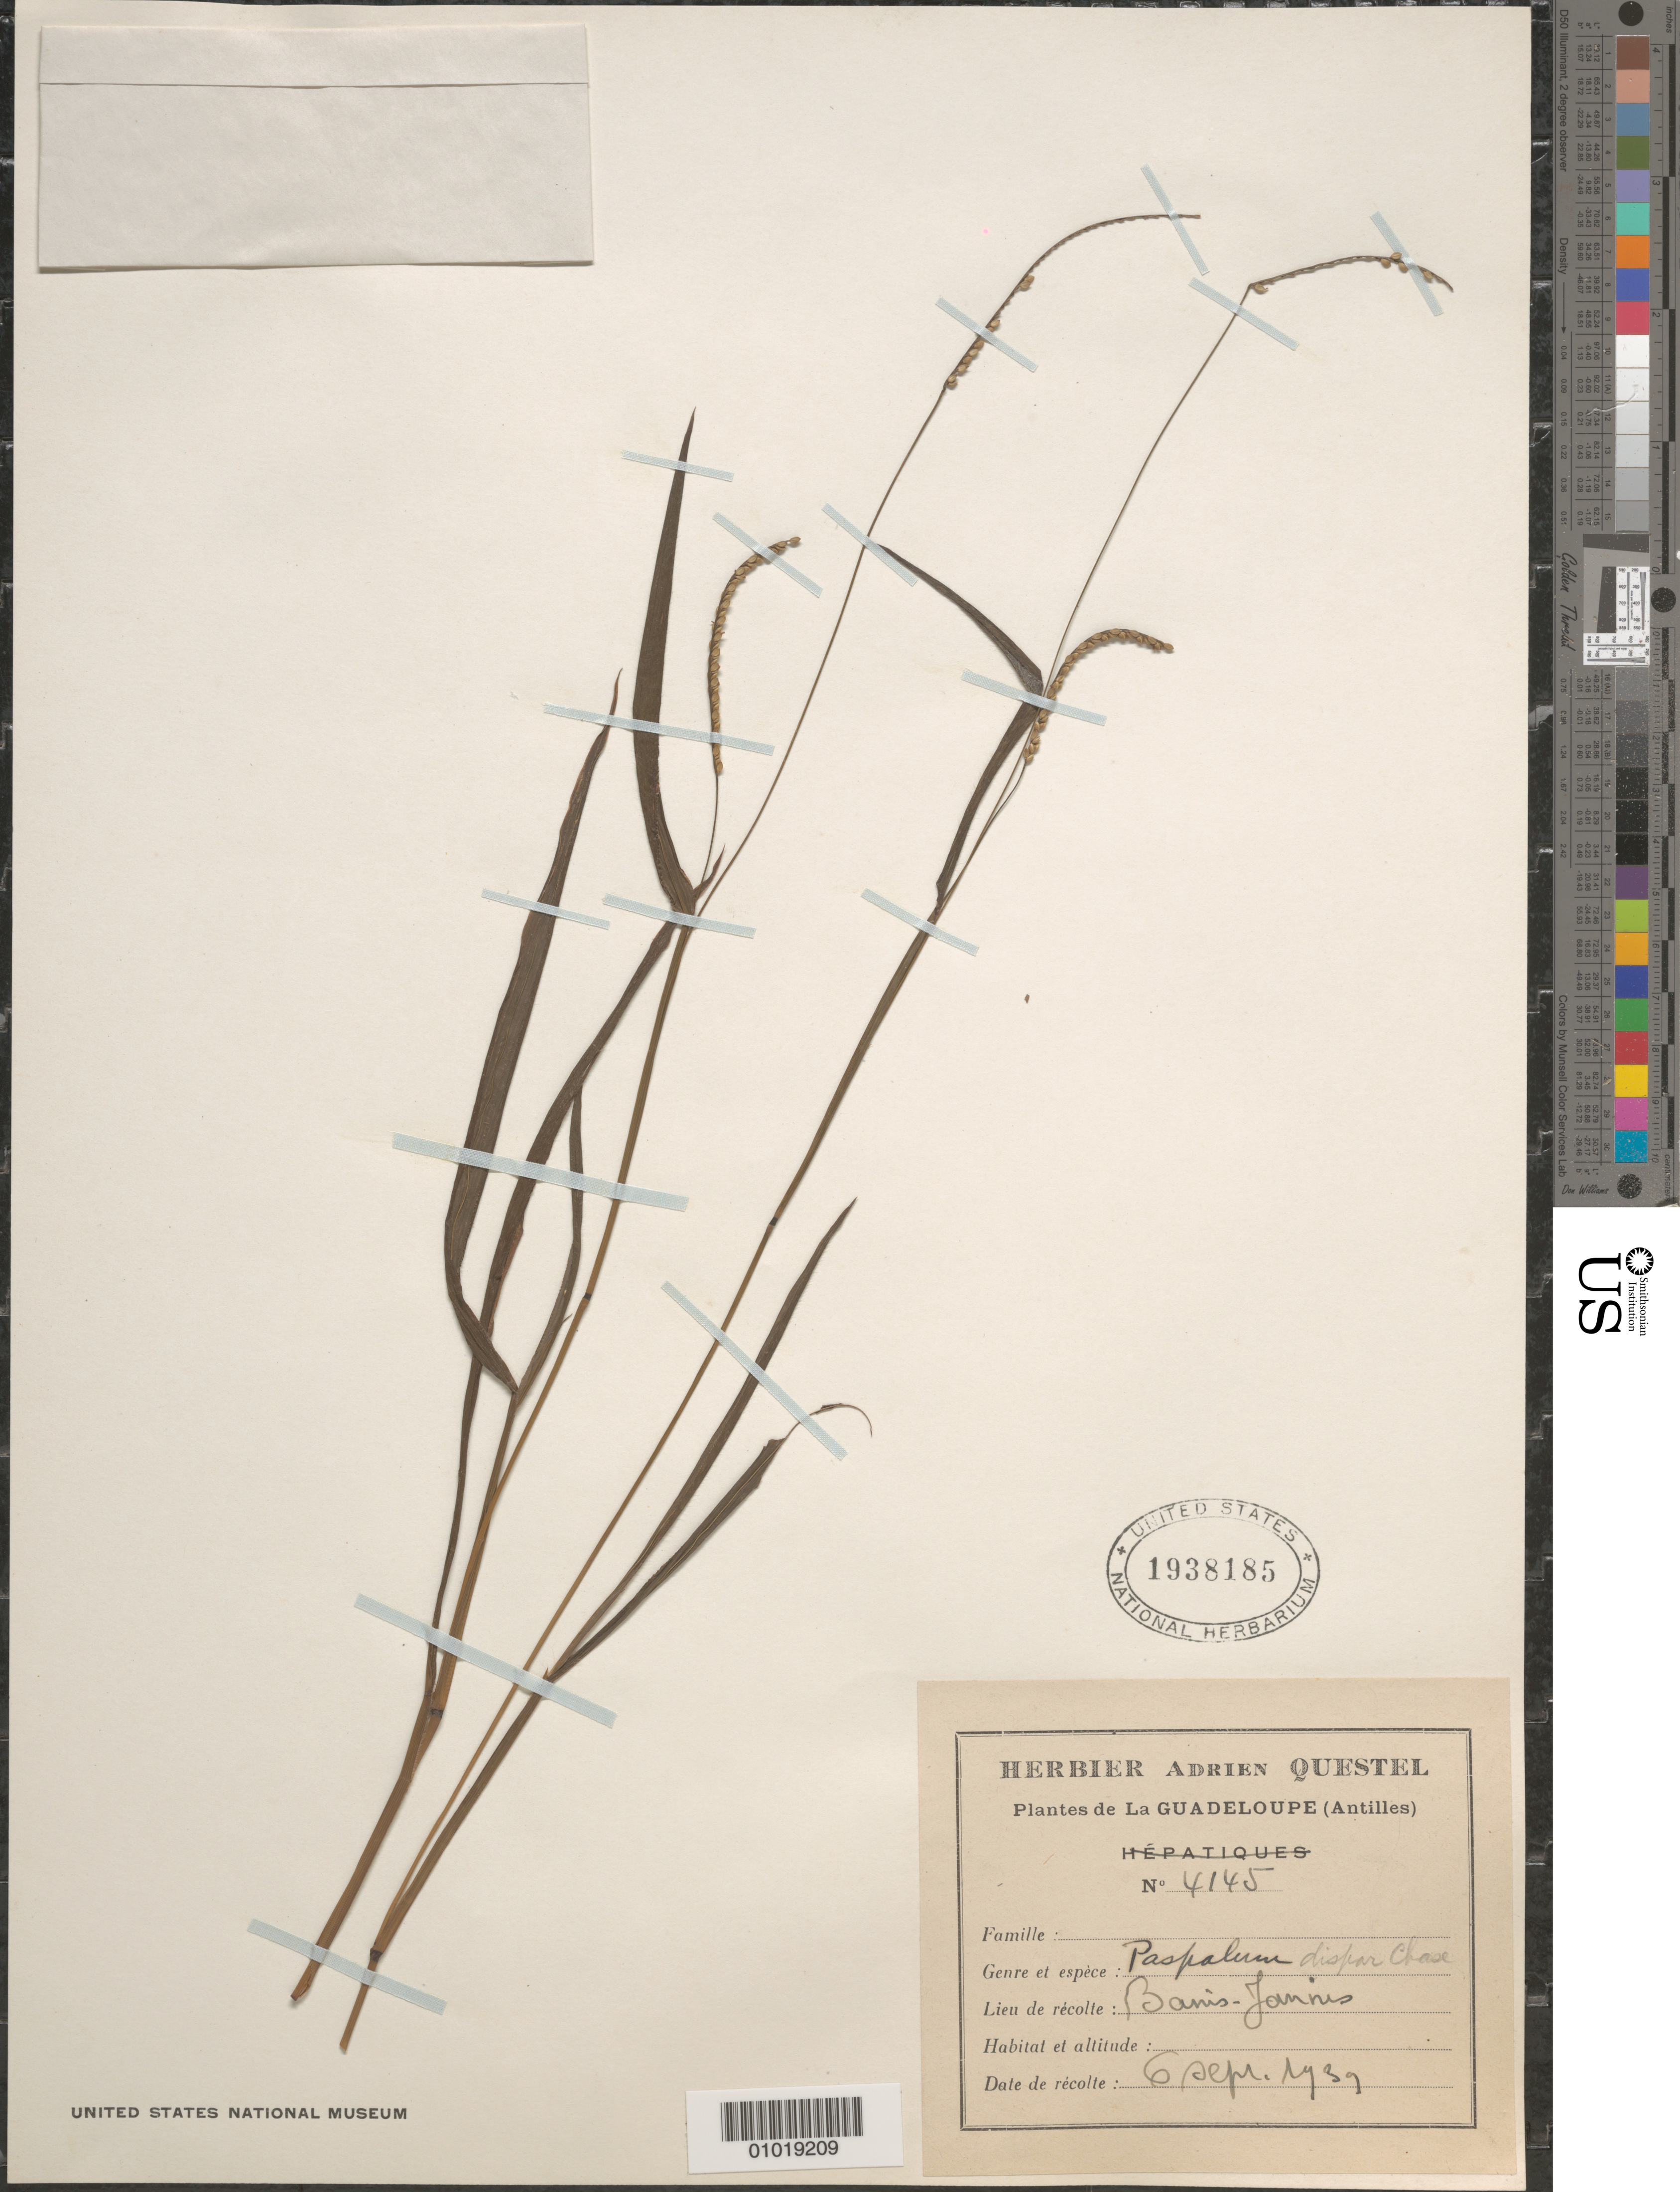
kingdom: Plantae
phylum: Tracheophyta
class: Liliopsida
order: Poales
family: Poaceae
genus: Paspalum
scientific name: Paspalum dispar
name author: Chase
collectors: A. Questel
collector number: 4145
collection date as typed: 06 Sep 1939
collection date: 1939-09-06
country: Guadeloupe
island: Basse Terre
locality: Banis-Jannis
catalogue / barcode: US 1938185